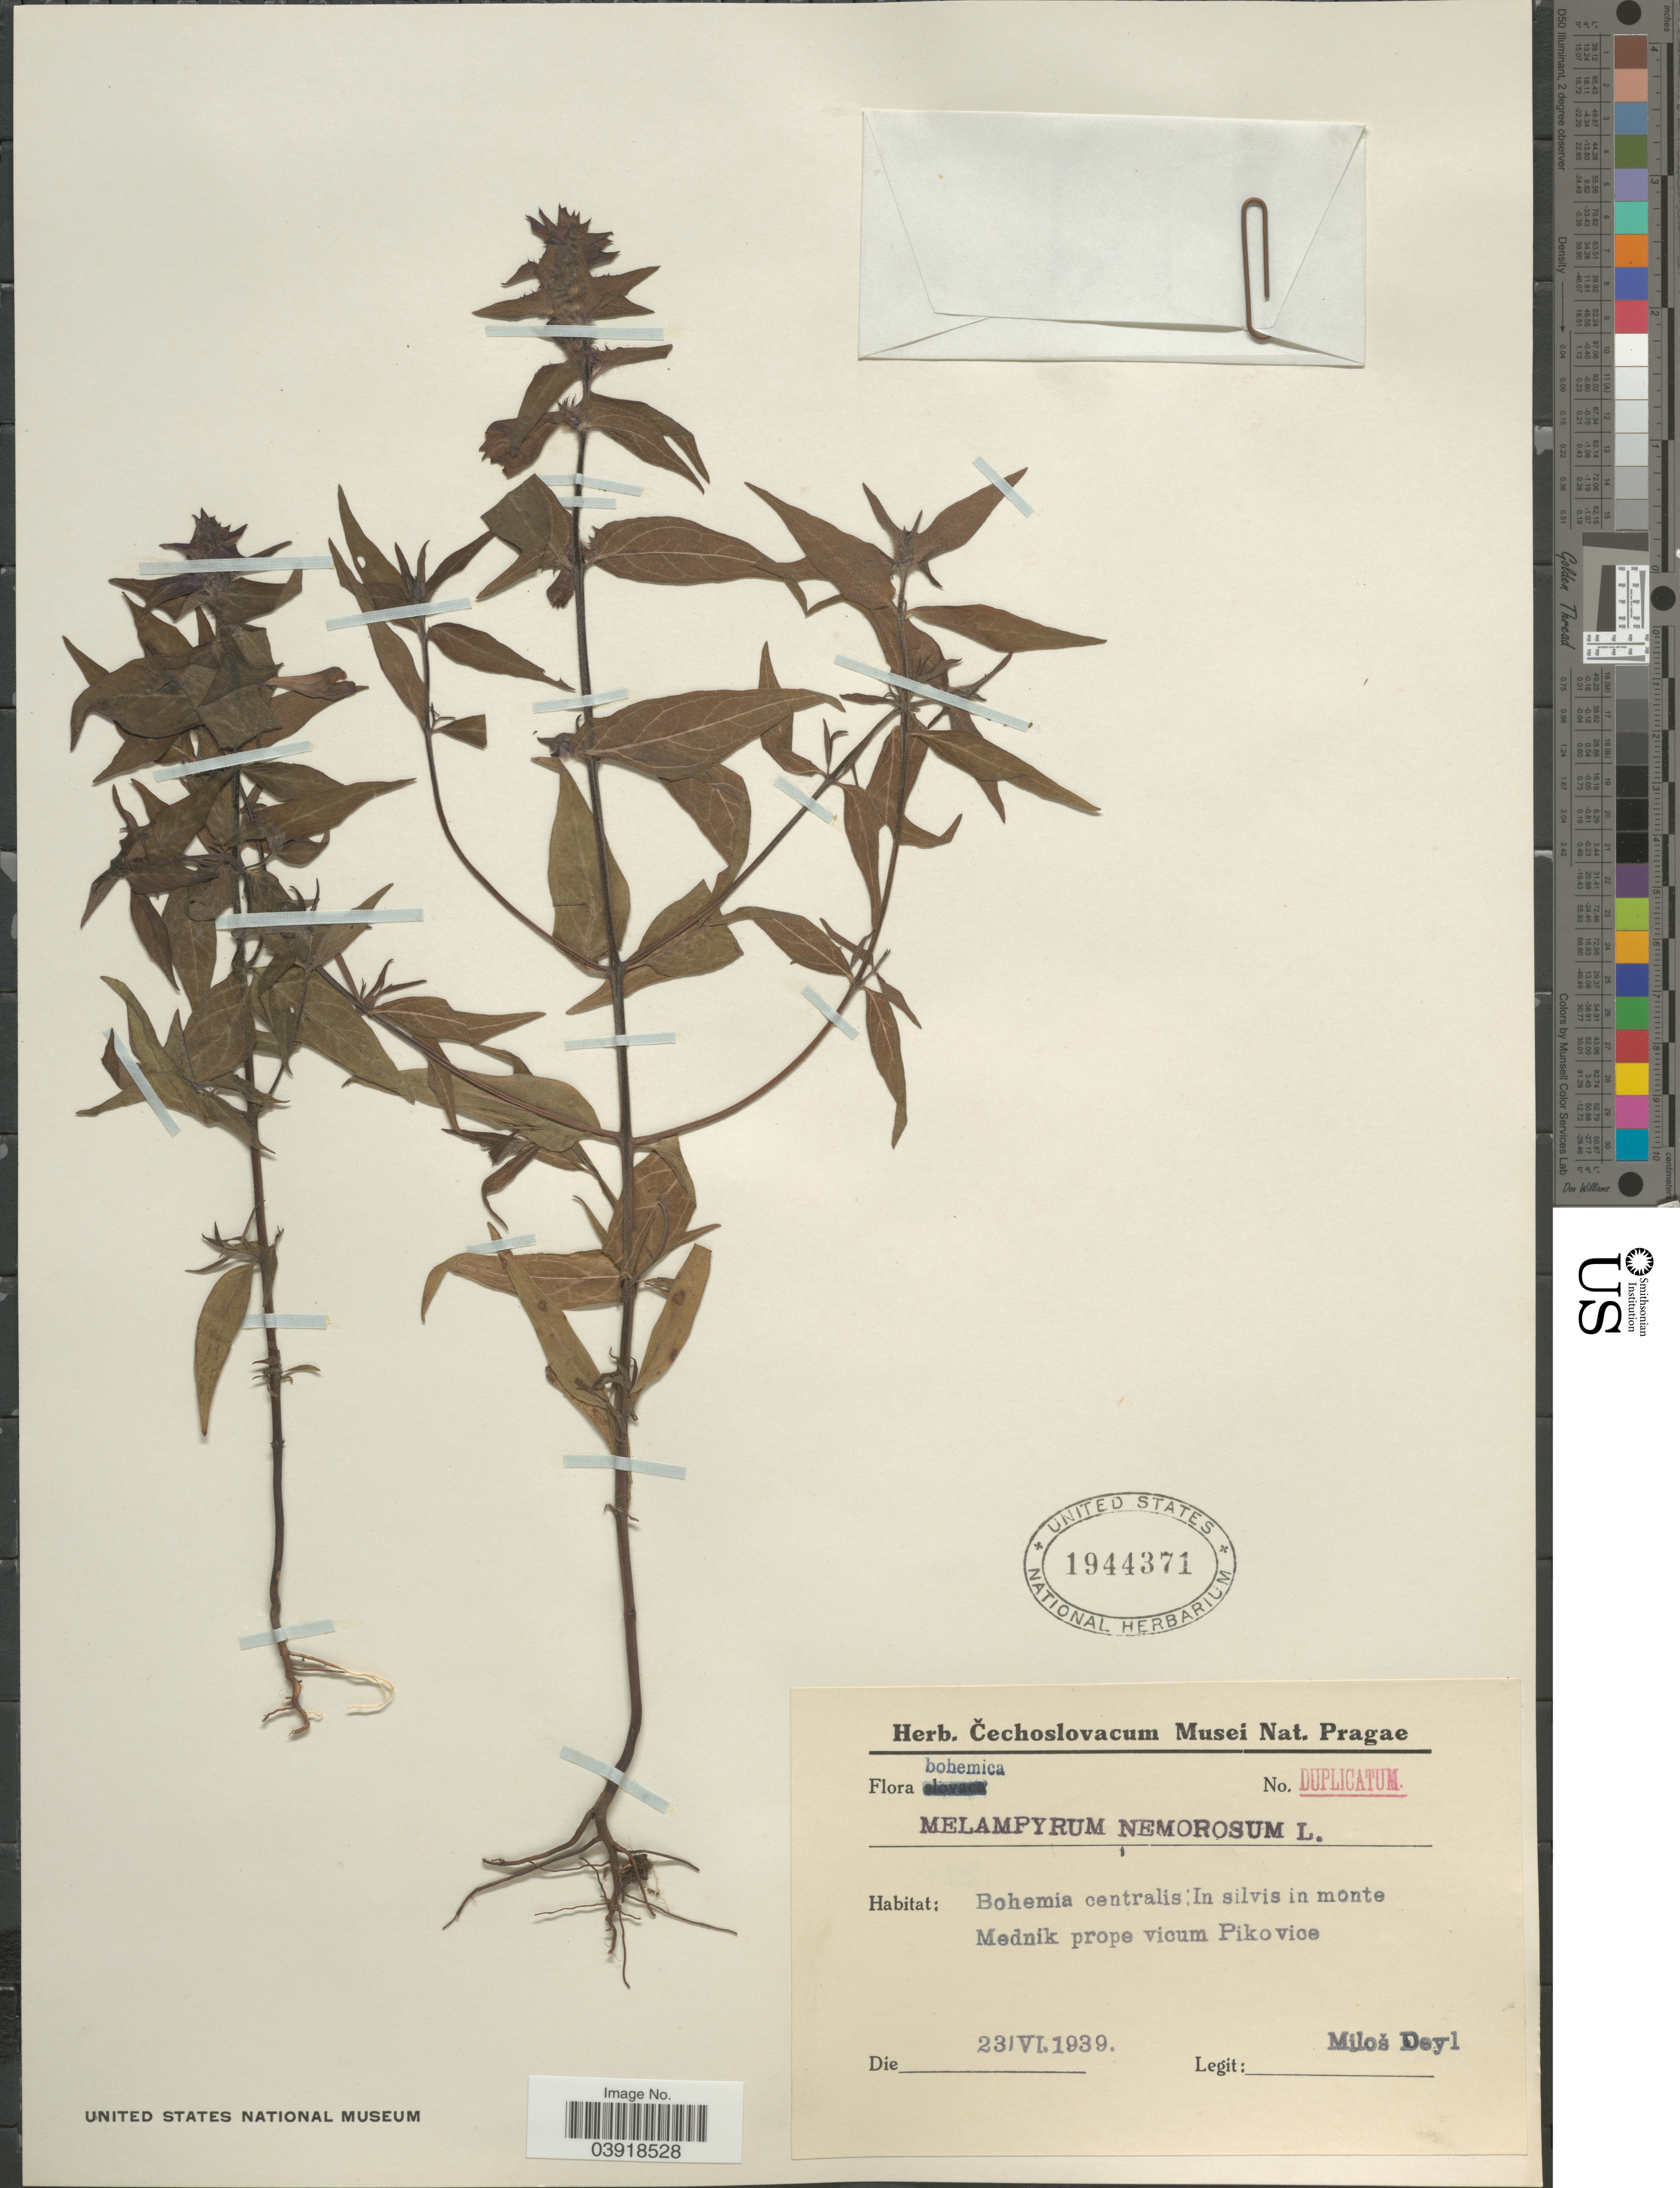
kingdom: Plantae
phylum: Tracheophyta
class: Magnoliopsida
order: Lamiales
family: Orobanchaceae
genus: Melampyrum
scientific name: Melampyrum nemorosum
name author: Baumg.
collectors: M. Deyl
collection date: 1939-06-23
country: Czechia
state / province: Central Bohemian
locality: Bohemica. Bohemia centralis: In silvis in monte Mednik prope vicum Piko vice.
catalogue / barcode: US 1944371